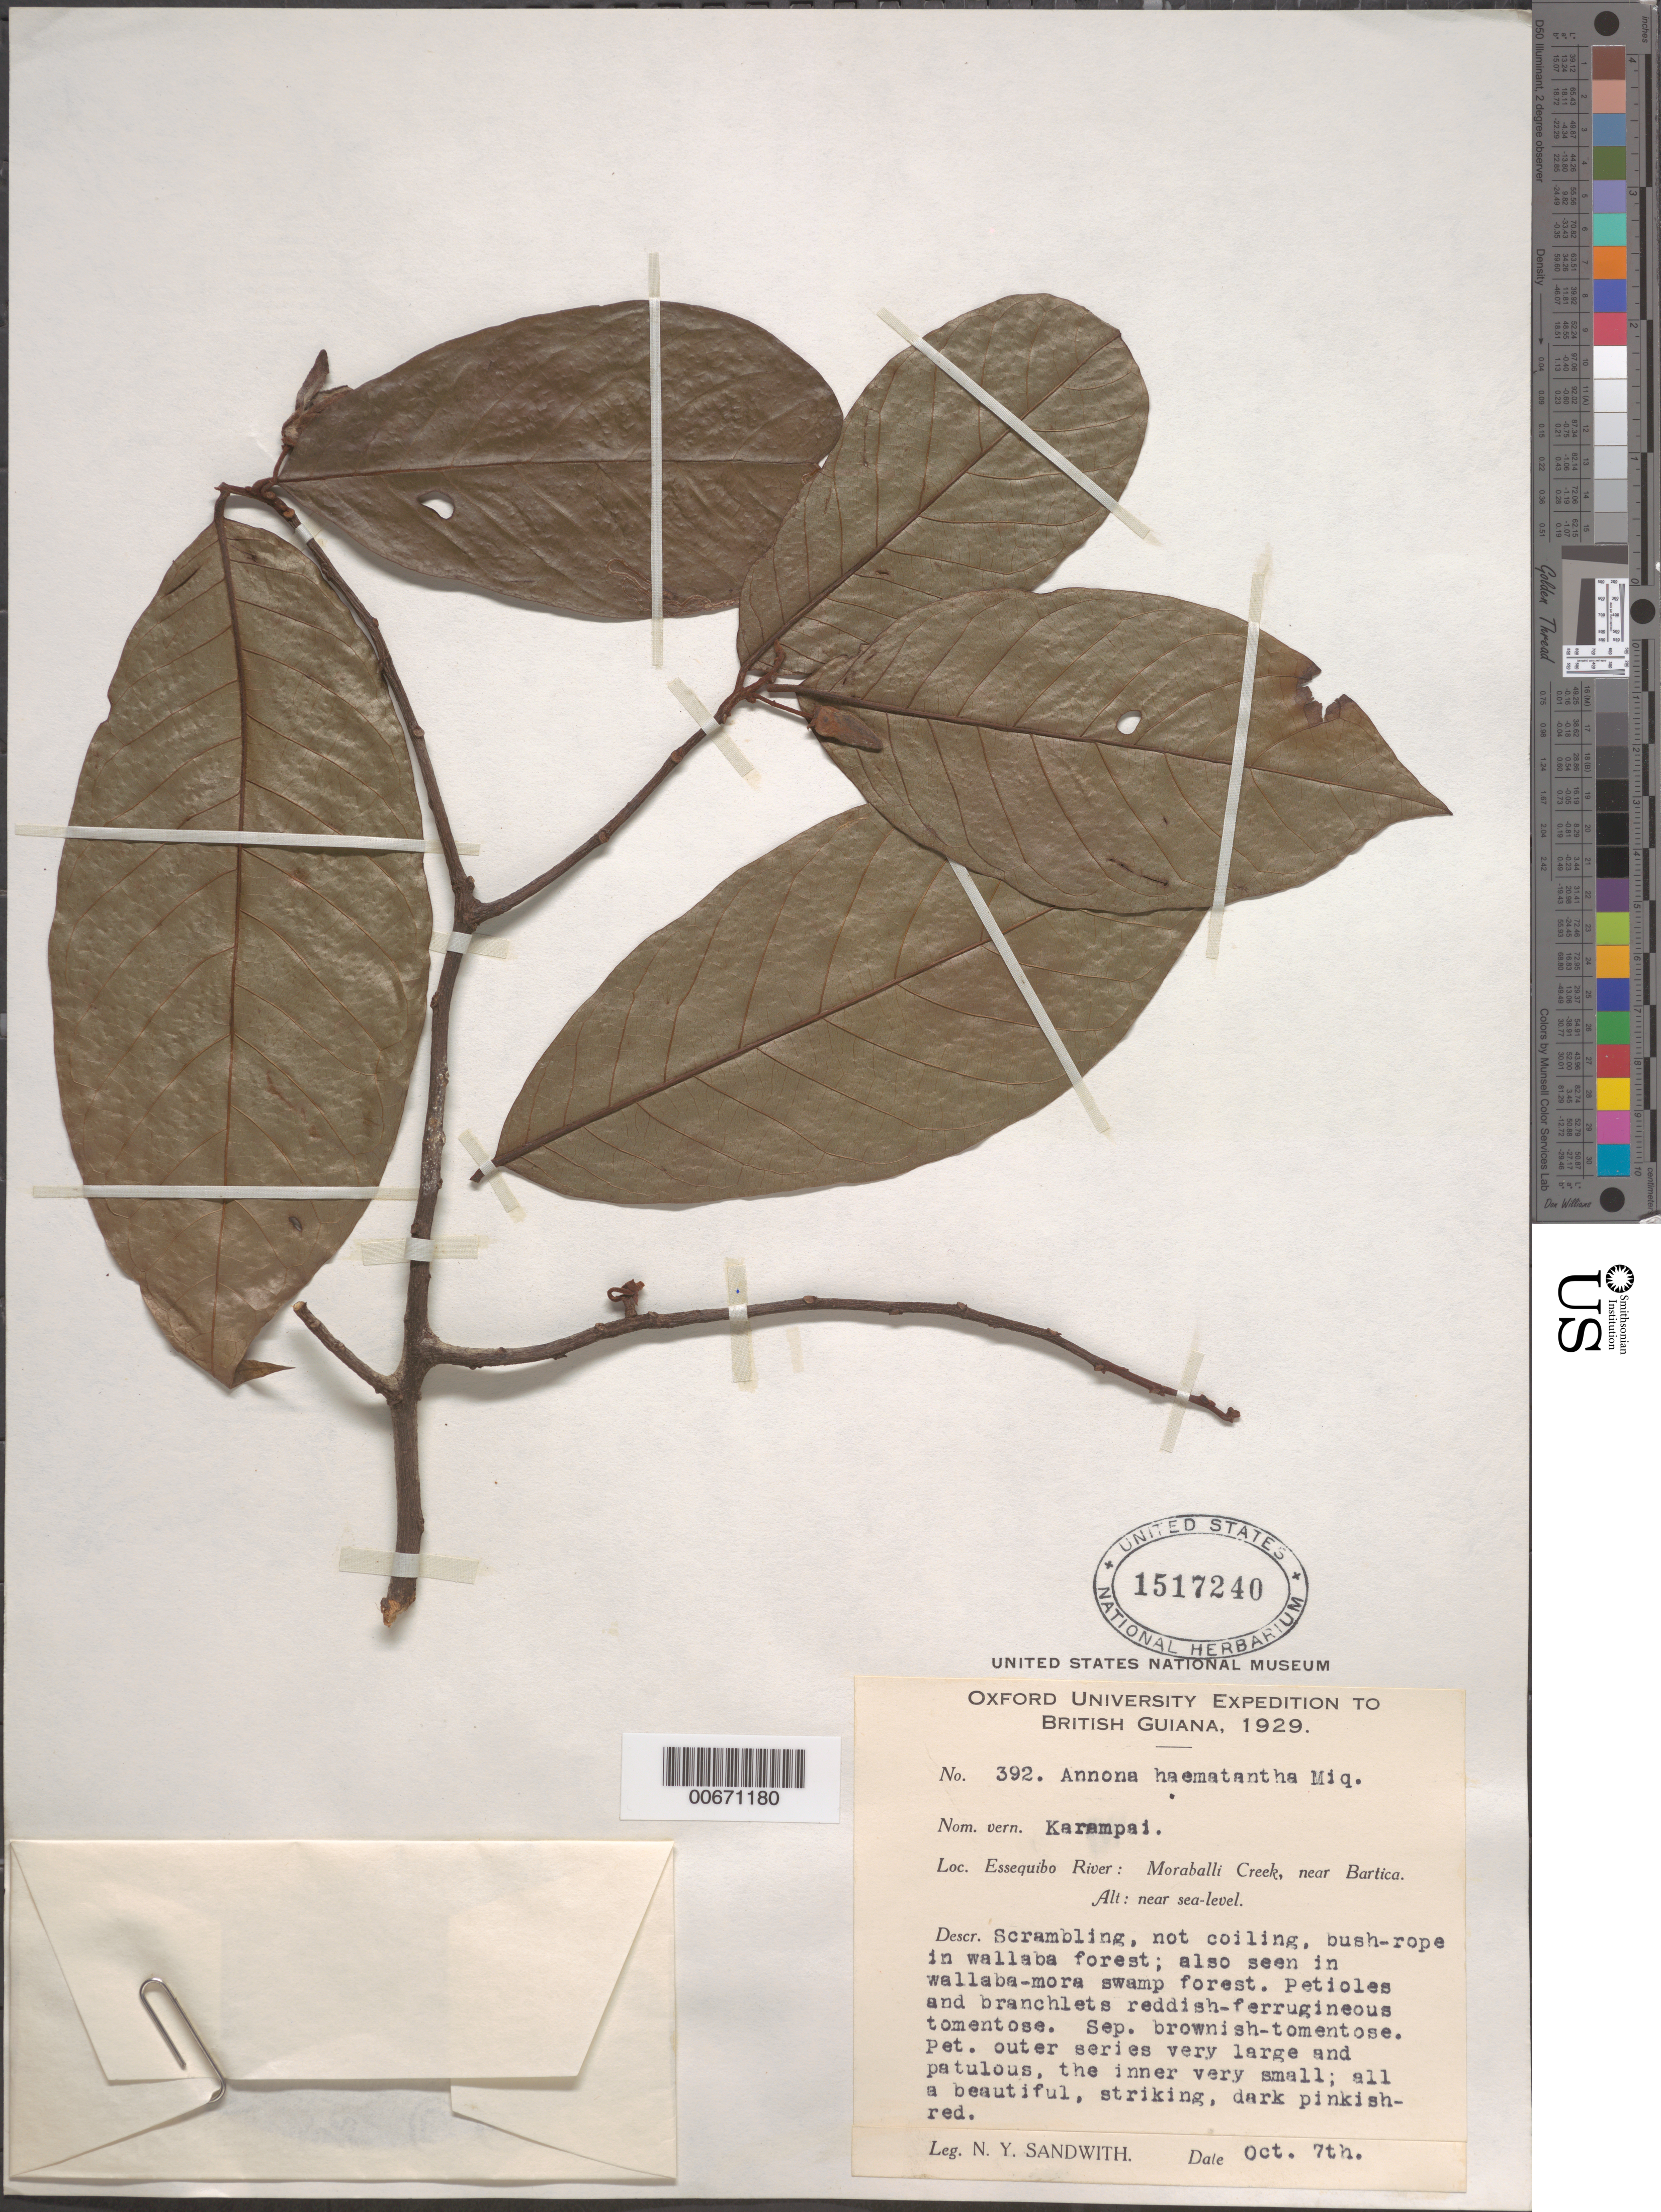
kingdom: Plantae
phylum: Tracheophyta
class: Magnoliopsida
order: Magnoliales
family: Annonaceae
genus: Annona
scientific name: Annona haematantha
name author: Miq.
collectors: N. Y. Sandwith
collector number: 392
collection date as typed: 7-Oct-29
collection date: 1929-10-07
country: Guyana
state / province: U. Demerara-Berbice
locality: Moraballi Creek, Essequibo R., near Bartica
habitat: Wallaba forest & wallaba-mora swamp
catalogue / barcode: US 1517240